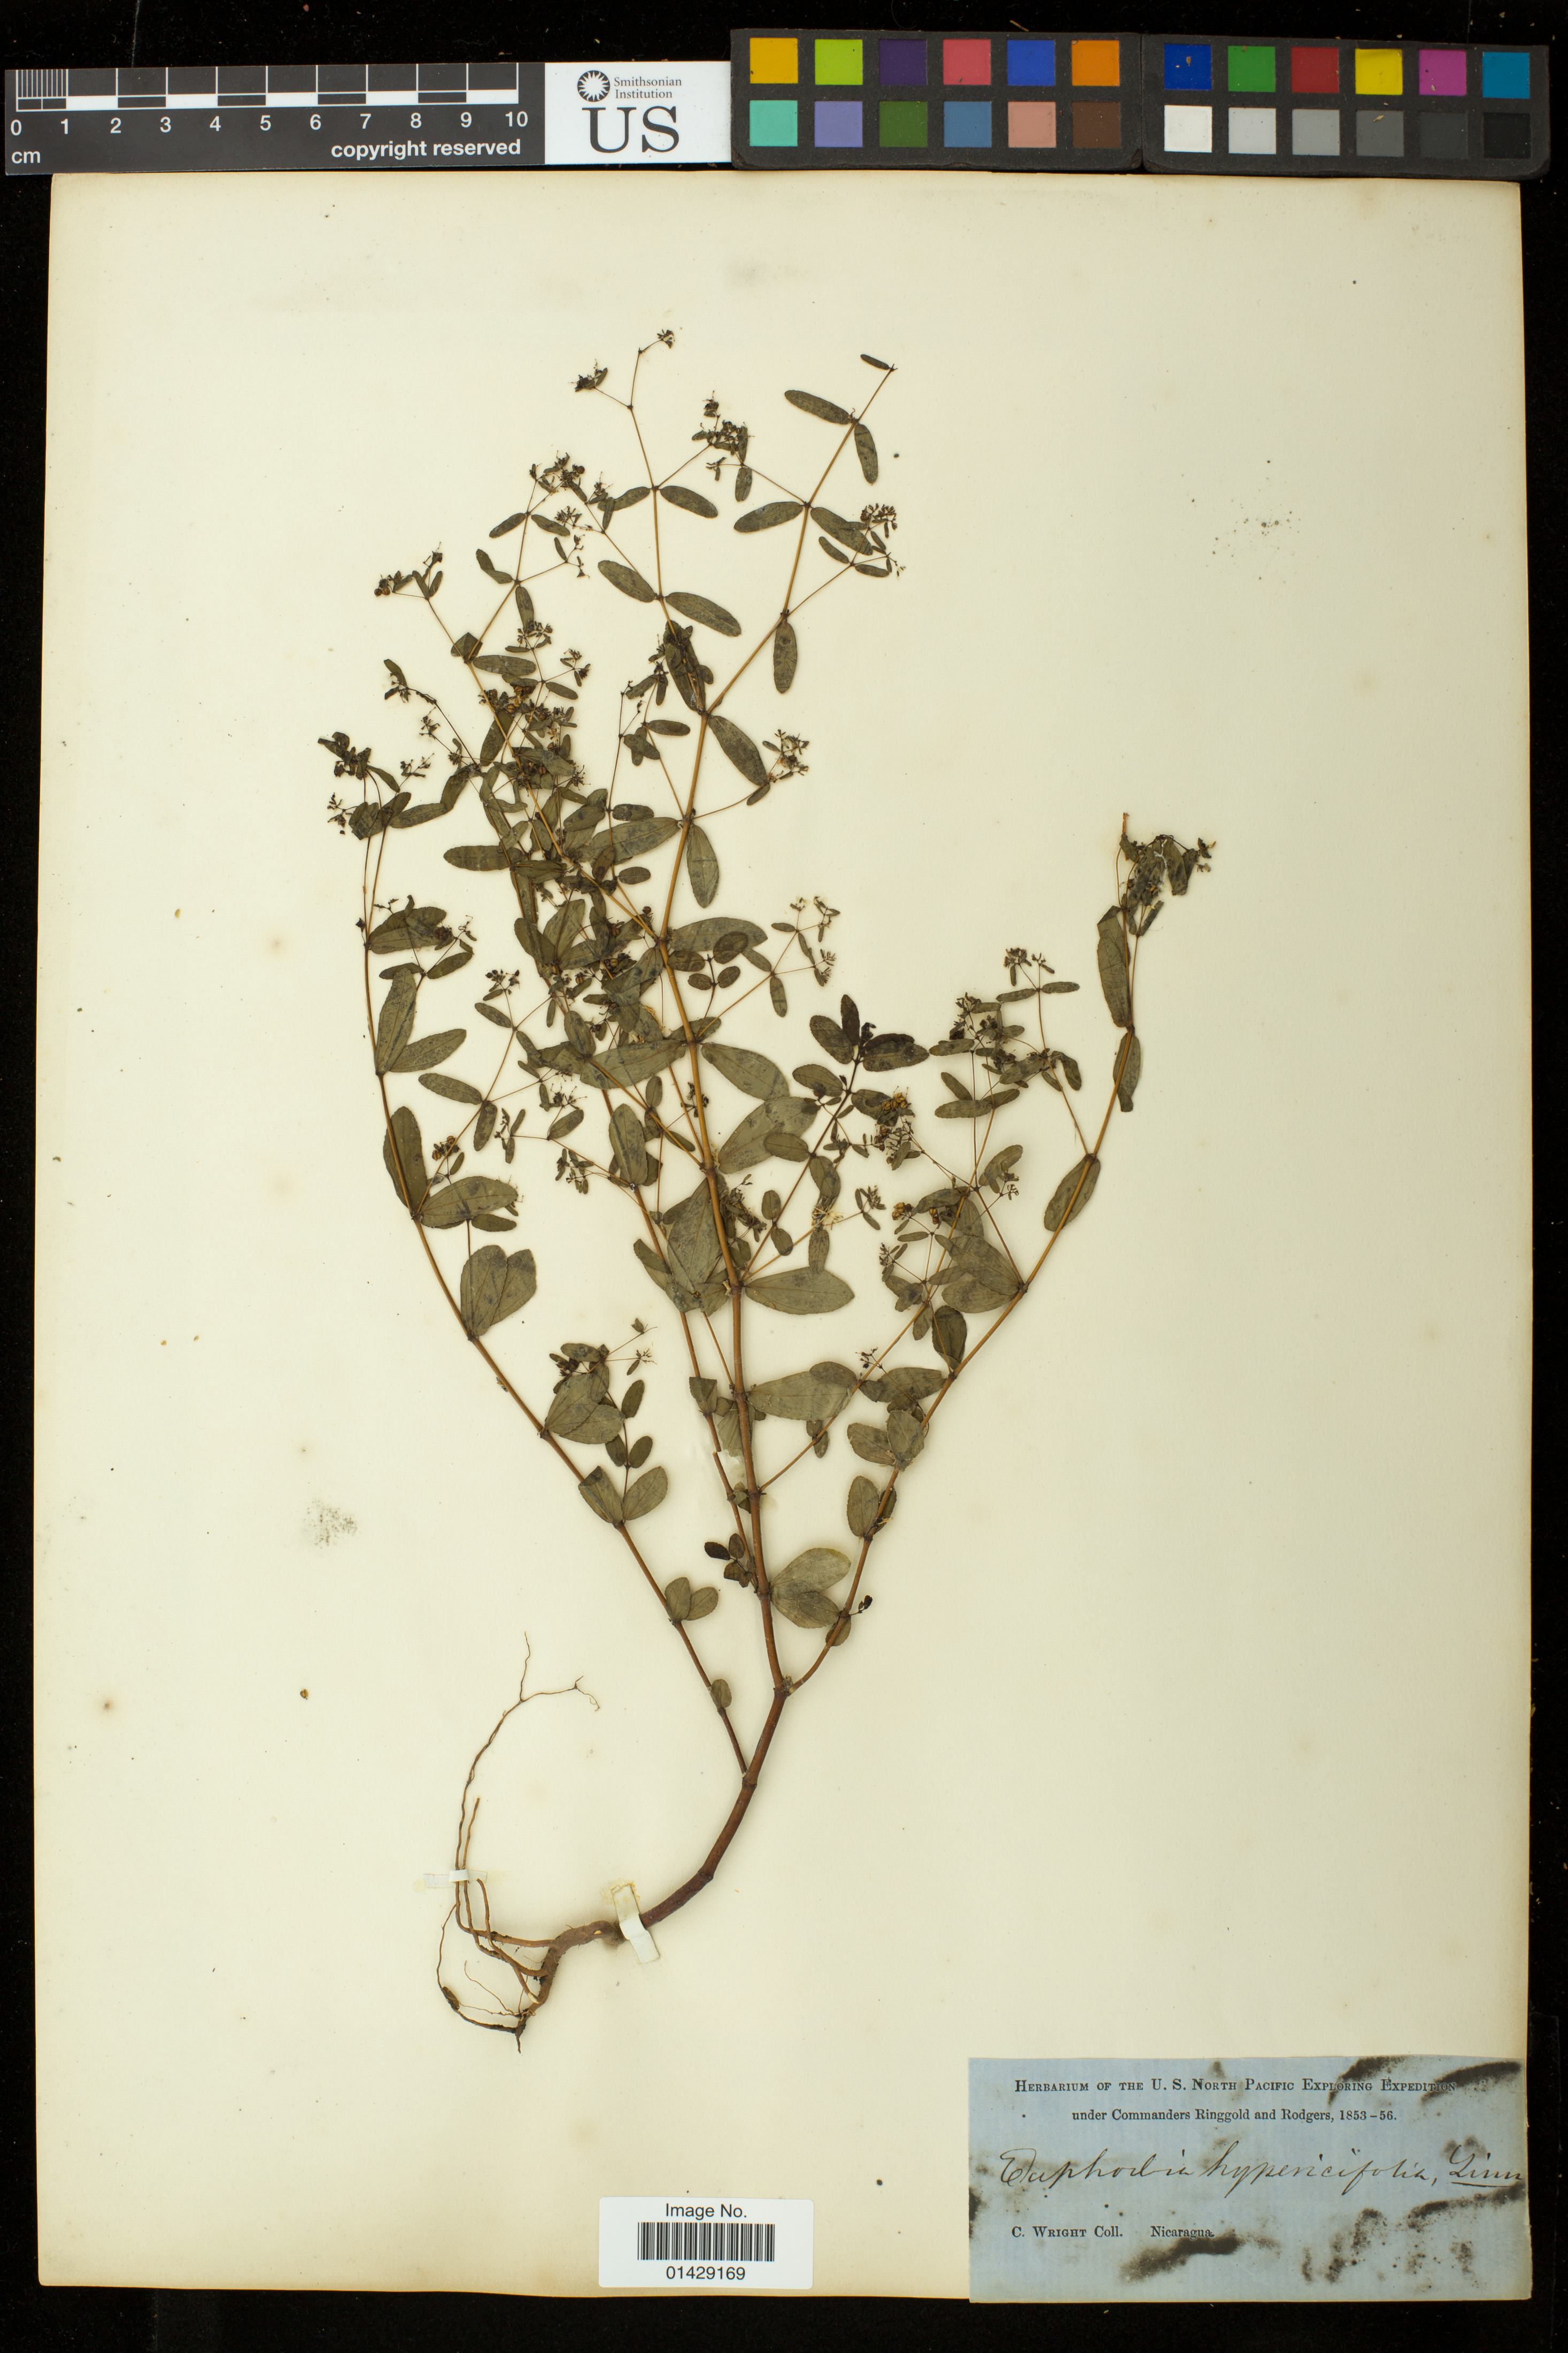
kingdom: Plantae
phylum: Tracheophyta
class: Magnoliopsida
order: Malpighiales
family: Euphorbiaceae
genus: Euphorbia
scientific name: Euphorbia hyssopifolia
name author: L.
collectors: C. Wright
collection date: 1853/1856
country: Nicaragua